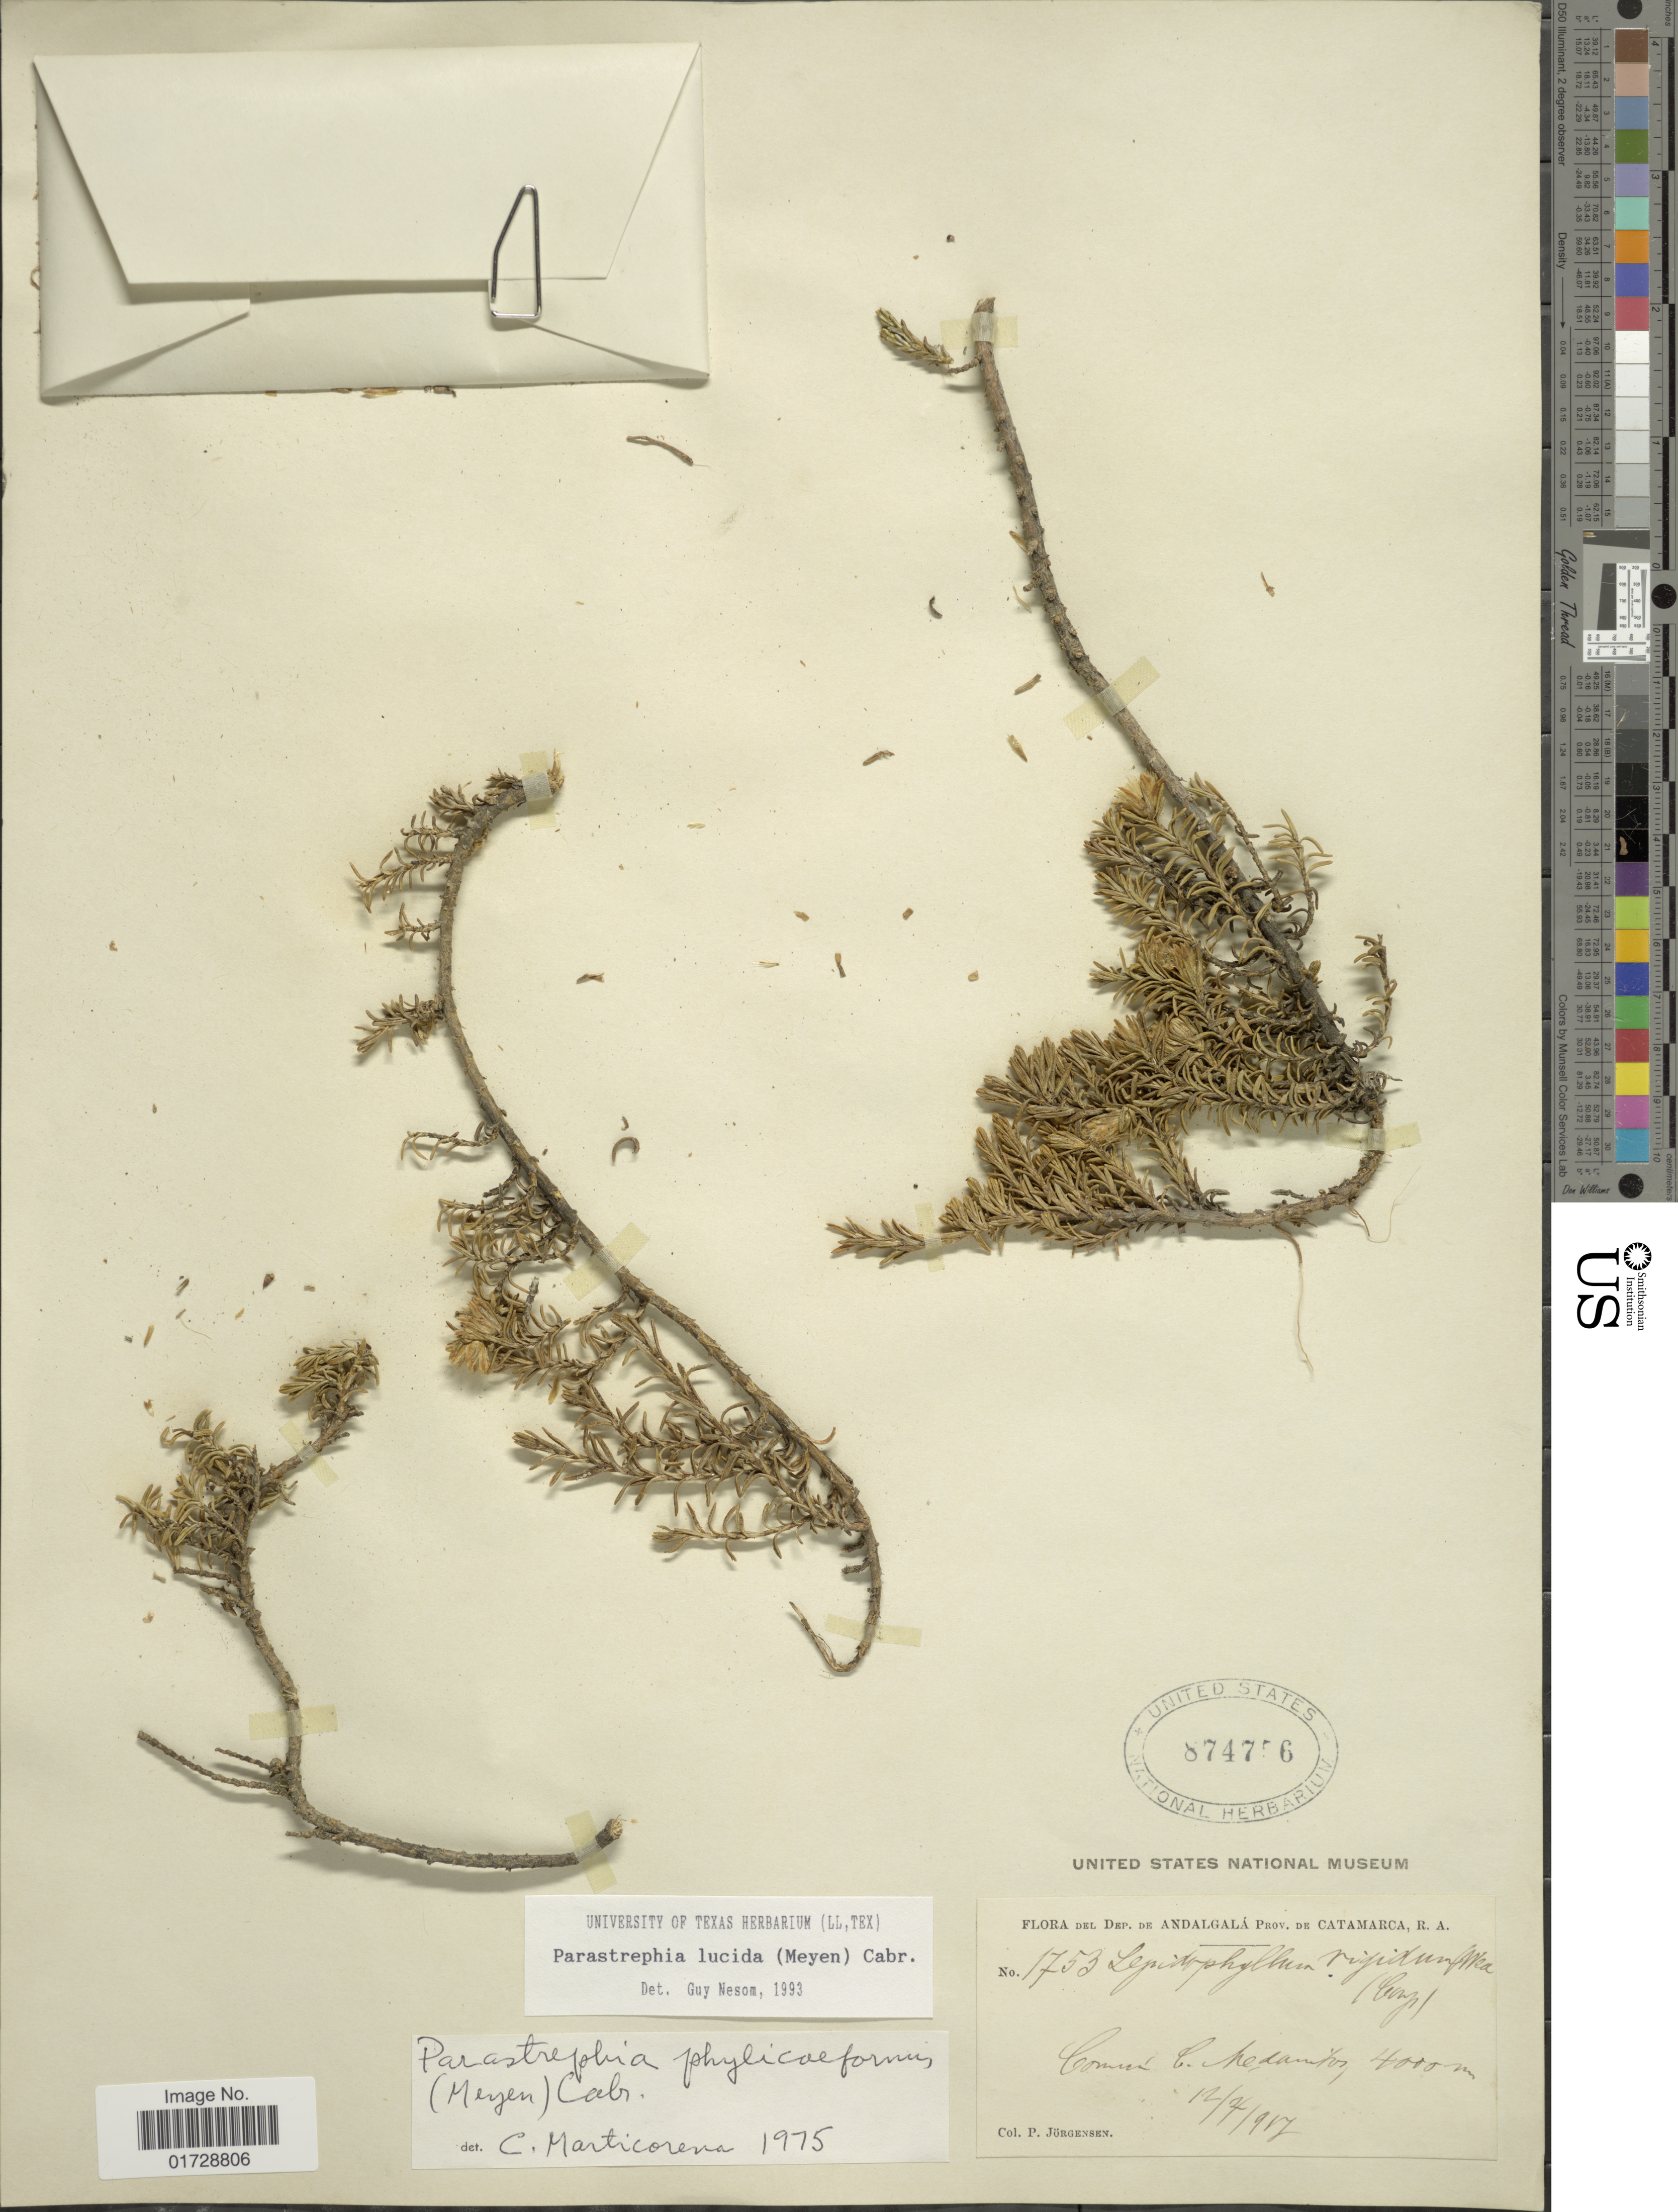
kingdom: Plantae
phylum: Tracheophyta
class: Magnoliopsida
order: Asterales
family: Asteraceae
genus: Parastrephia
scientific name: Parastrephia lucida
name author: (Meyen) Cabrera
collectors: P. Jörgensen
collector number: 1753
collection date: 1917-04-12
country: Argentina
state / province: Catamarca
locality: Dep. de Andalgala, Cu Medamidos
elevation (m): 4000